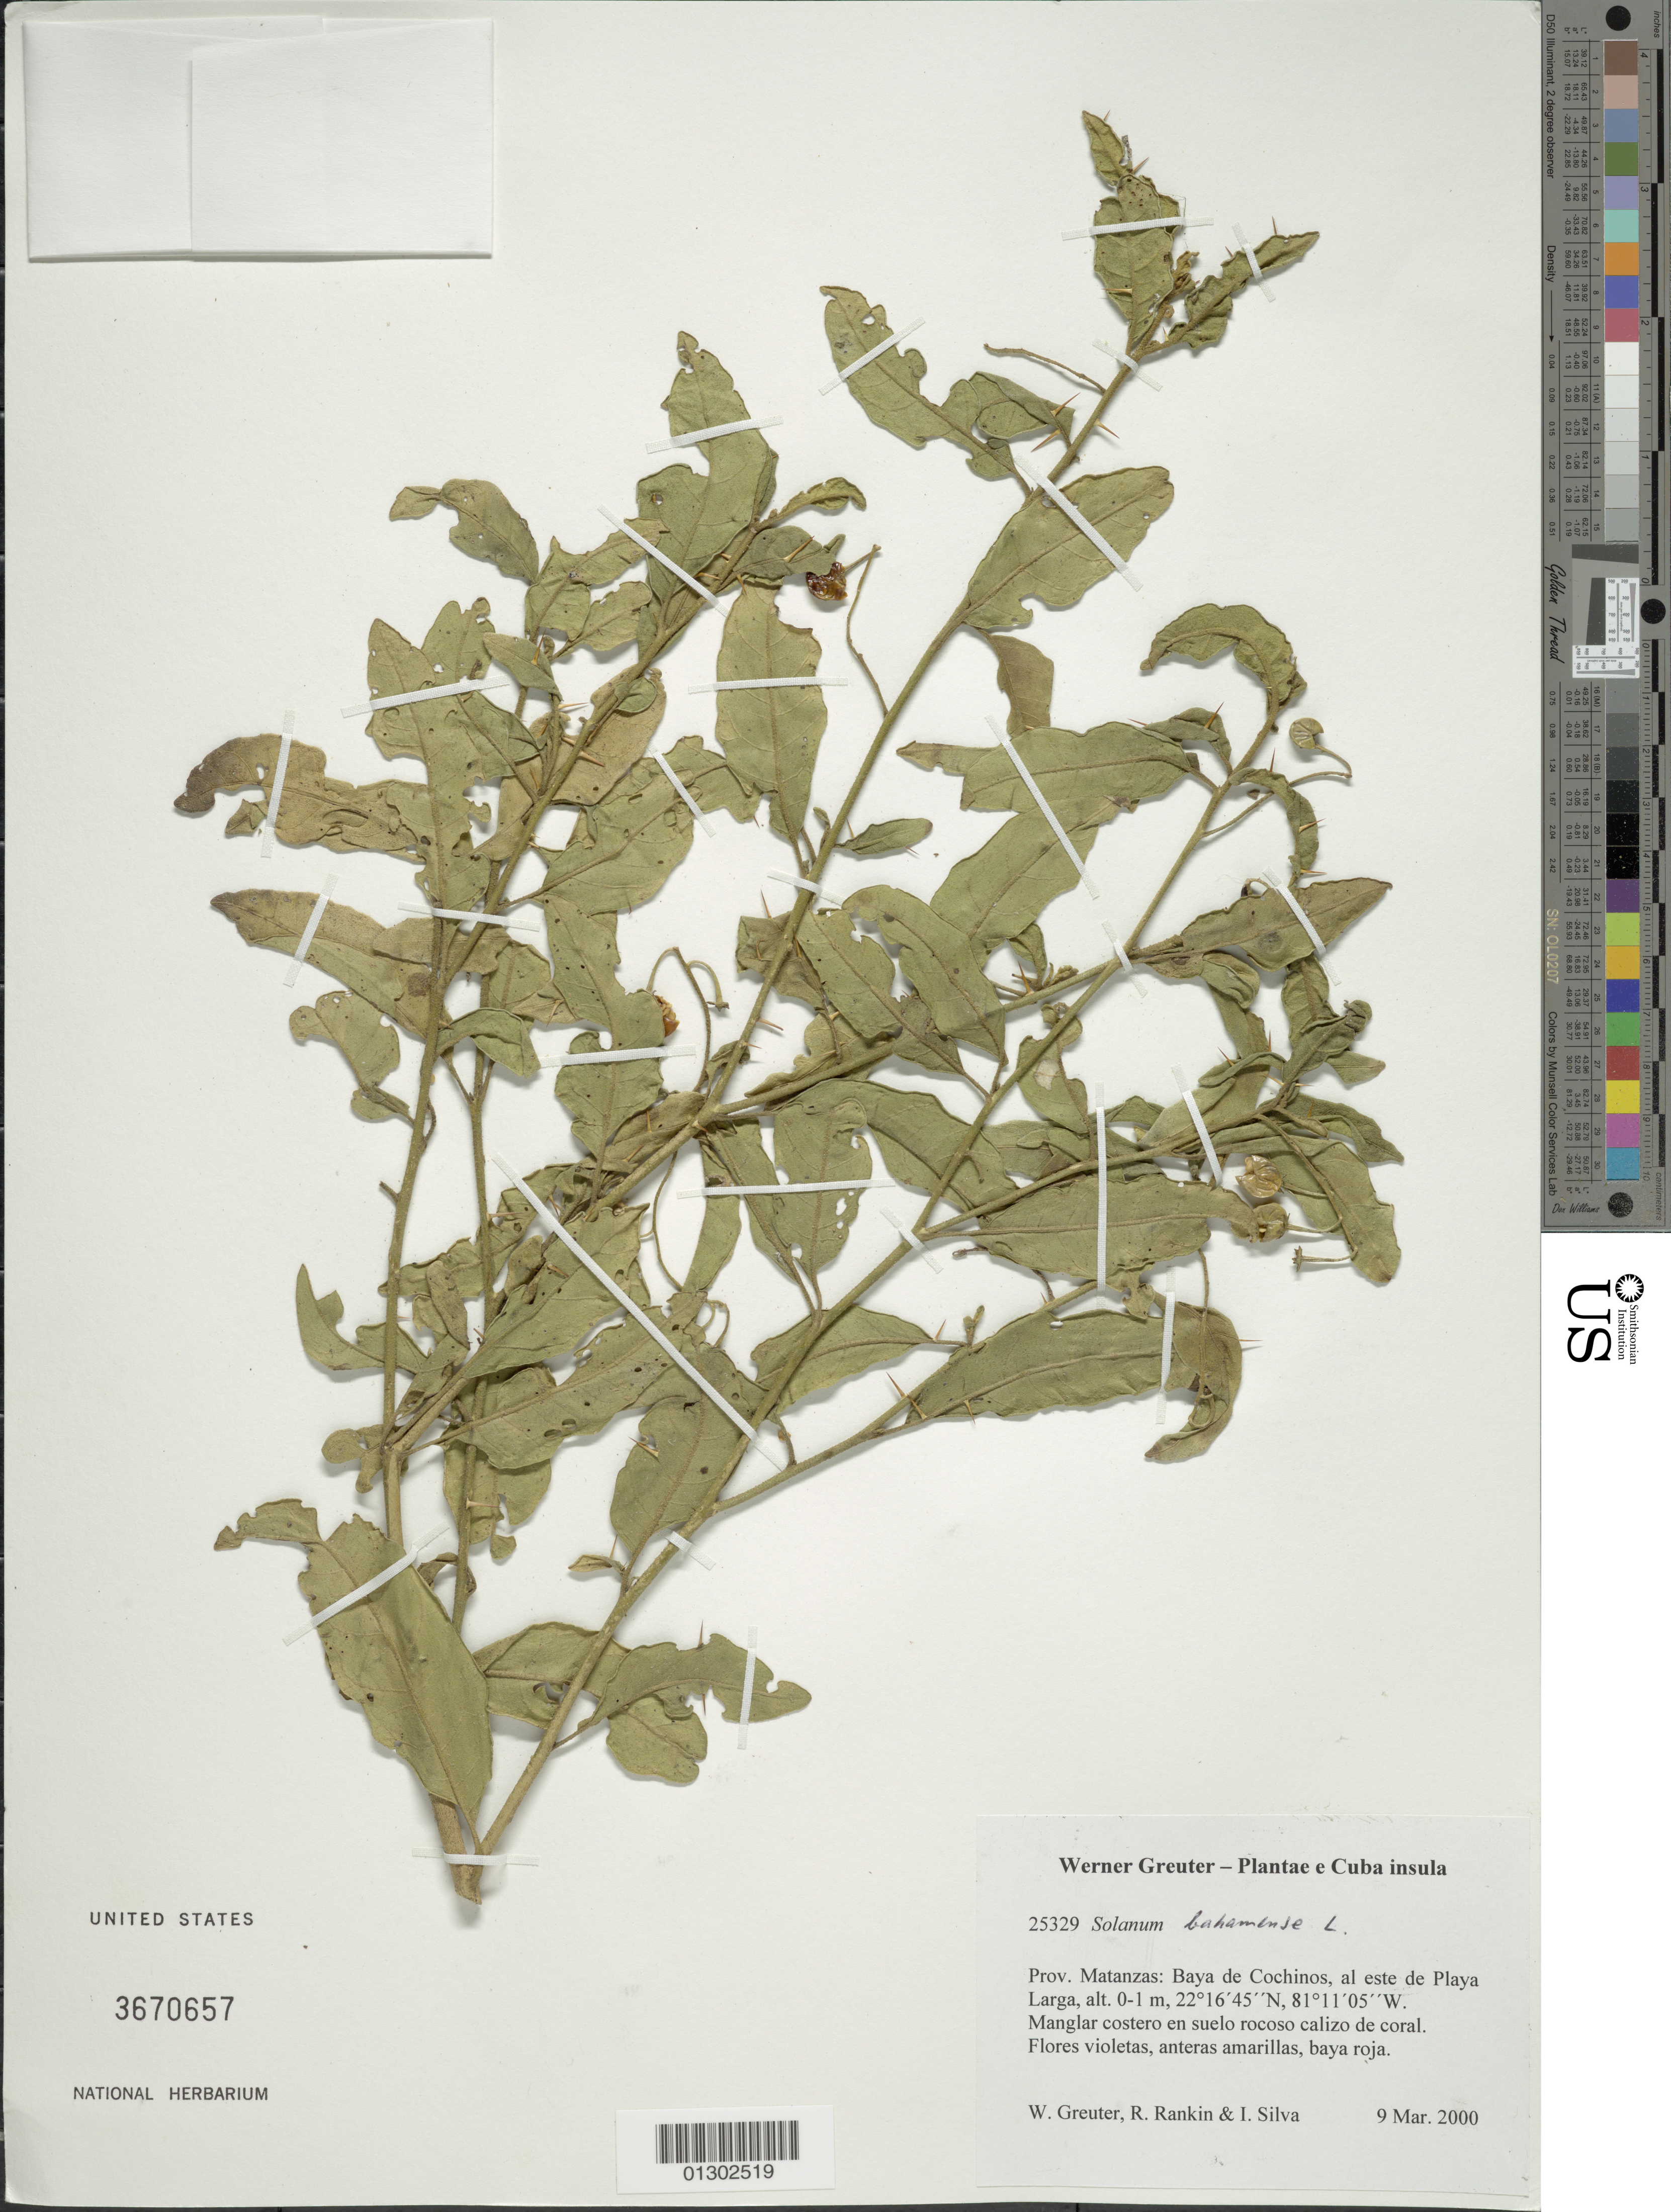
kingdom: Plantae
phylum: Tracheophyta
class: Magnoliopsida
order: Solanales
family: Solanaceae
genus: Solanum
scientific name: Solanum bahamense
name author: L.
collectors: W. R. Greuter, R. Rankin Rodriguez & I. Silva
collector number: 25329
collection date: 2000-03-09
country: Cuba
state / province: Matanzas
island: Cuba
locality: Baya de Cochinos, al este de Playa Larga.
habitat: Manglar costero en suelo rocoso calizo de coral.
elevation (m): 0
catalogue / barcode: US 3670657